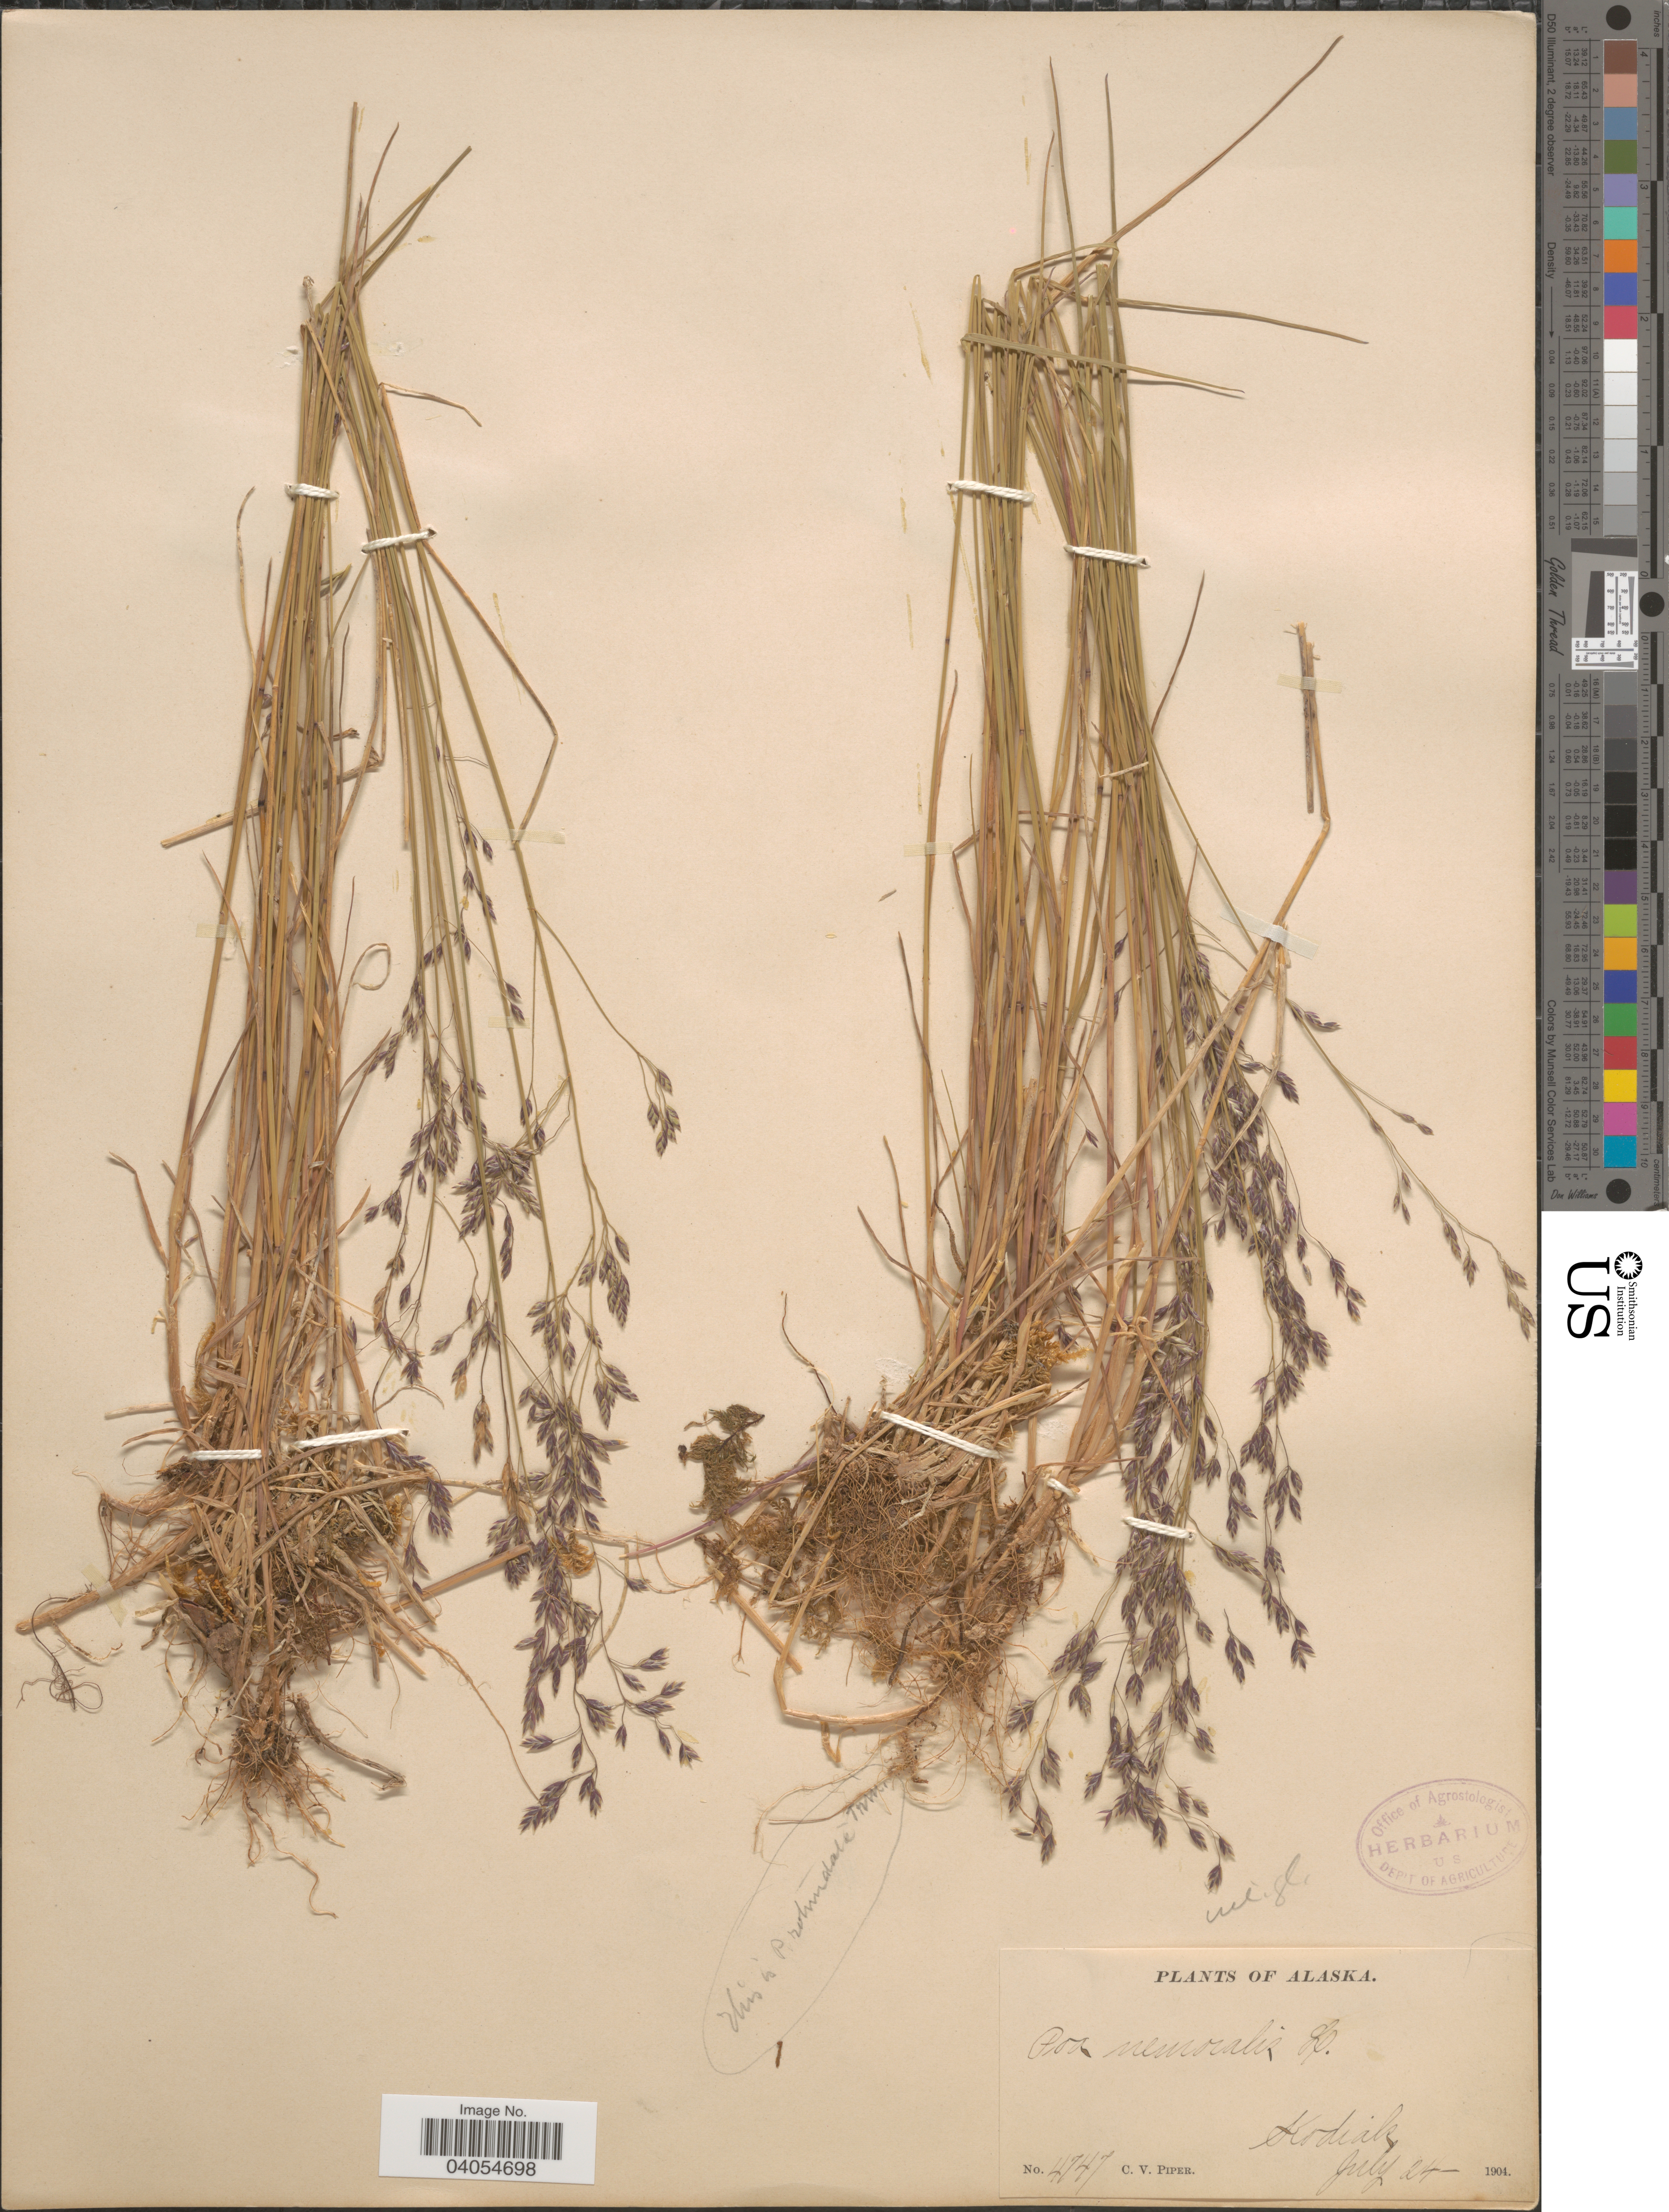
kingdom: Plantae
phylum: Tracheophyta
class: Liliopsida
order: Poales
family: Poaceae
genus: Poa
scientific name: Poa arctica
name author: R. Br.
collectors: C. V. Piper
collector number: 4747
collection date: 1904-07-24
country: United States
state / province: Alaska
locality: Kodiak.